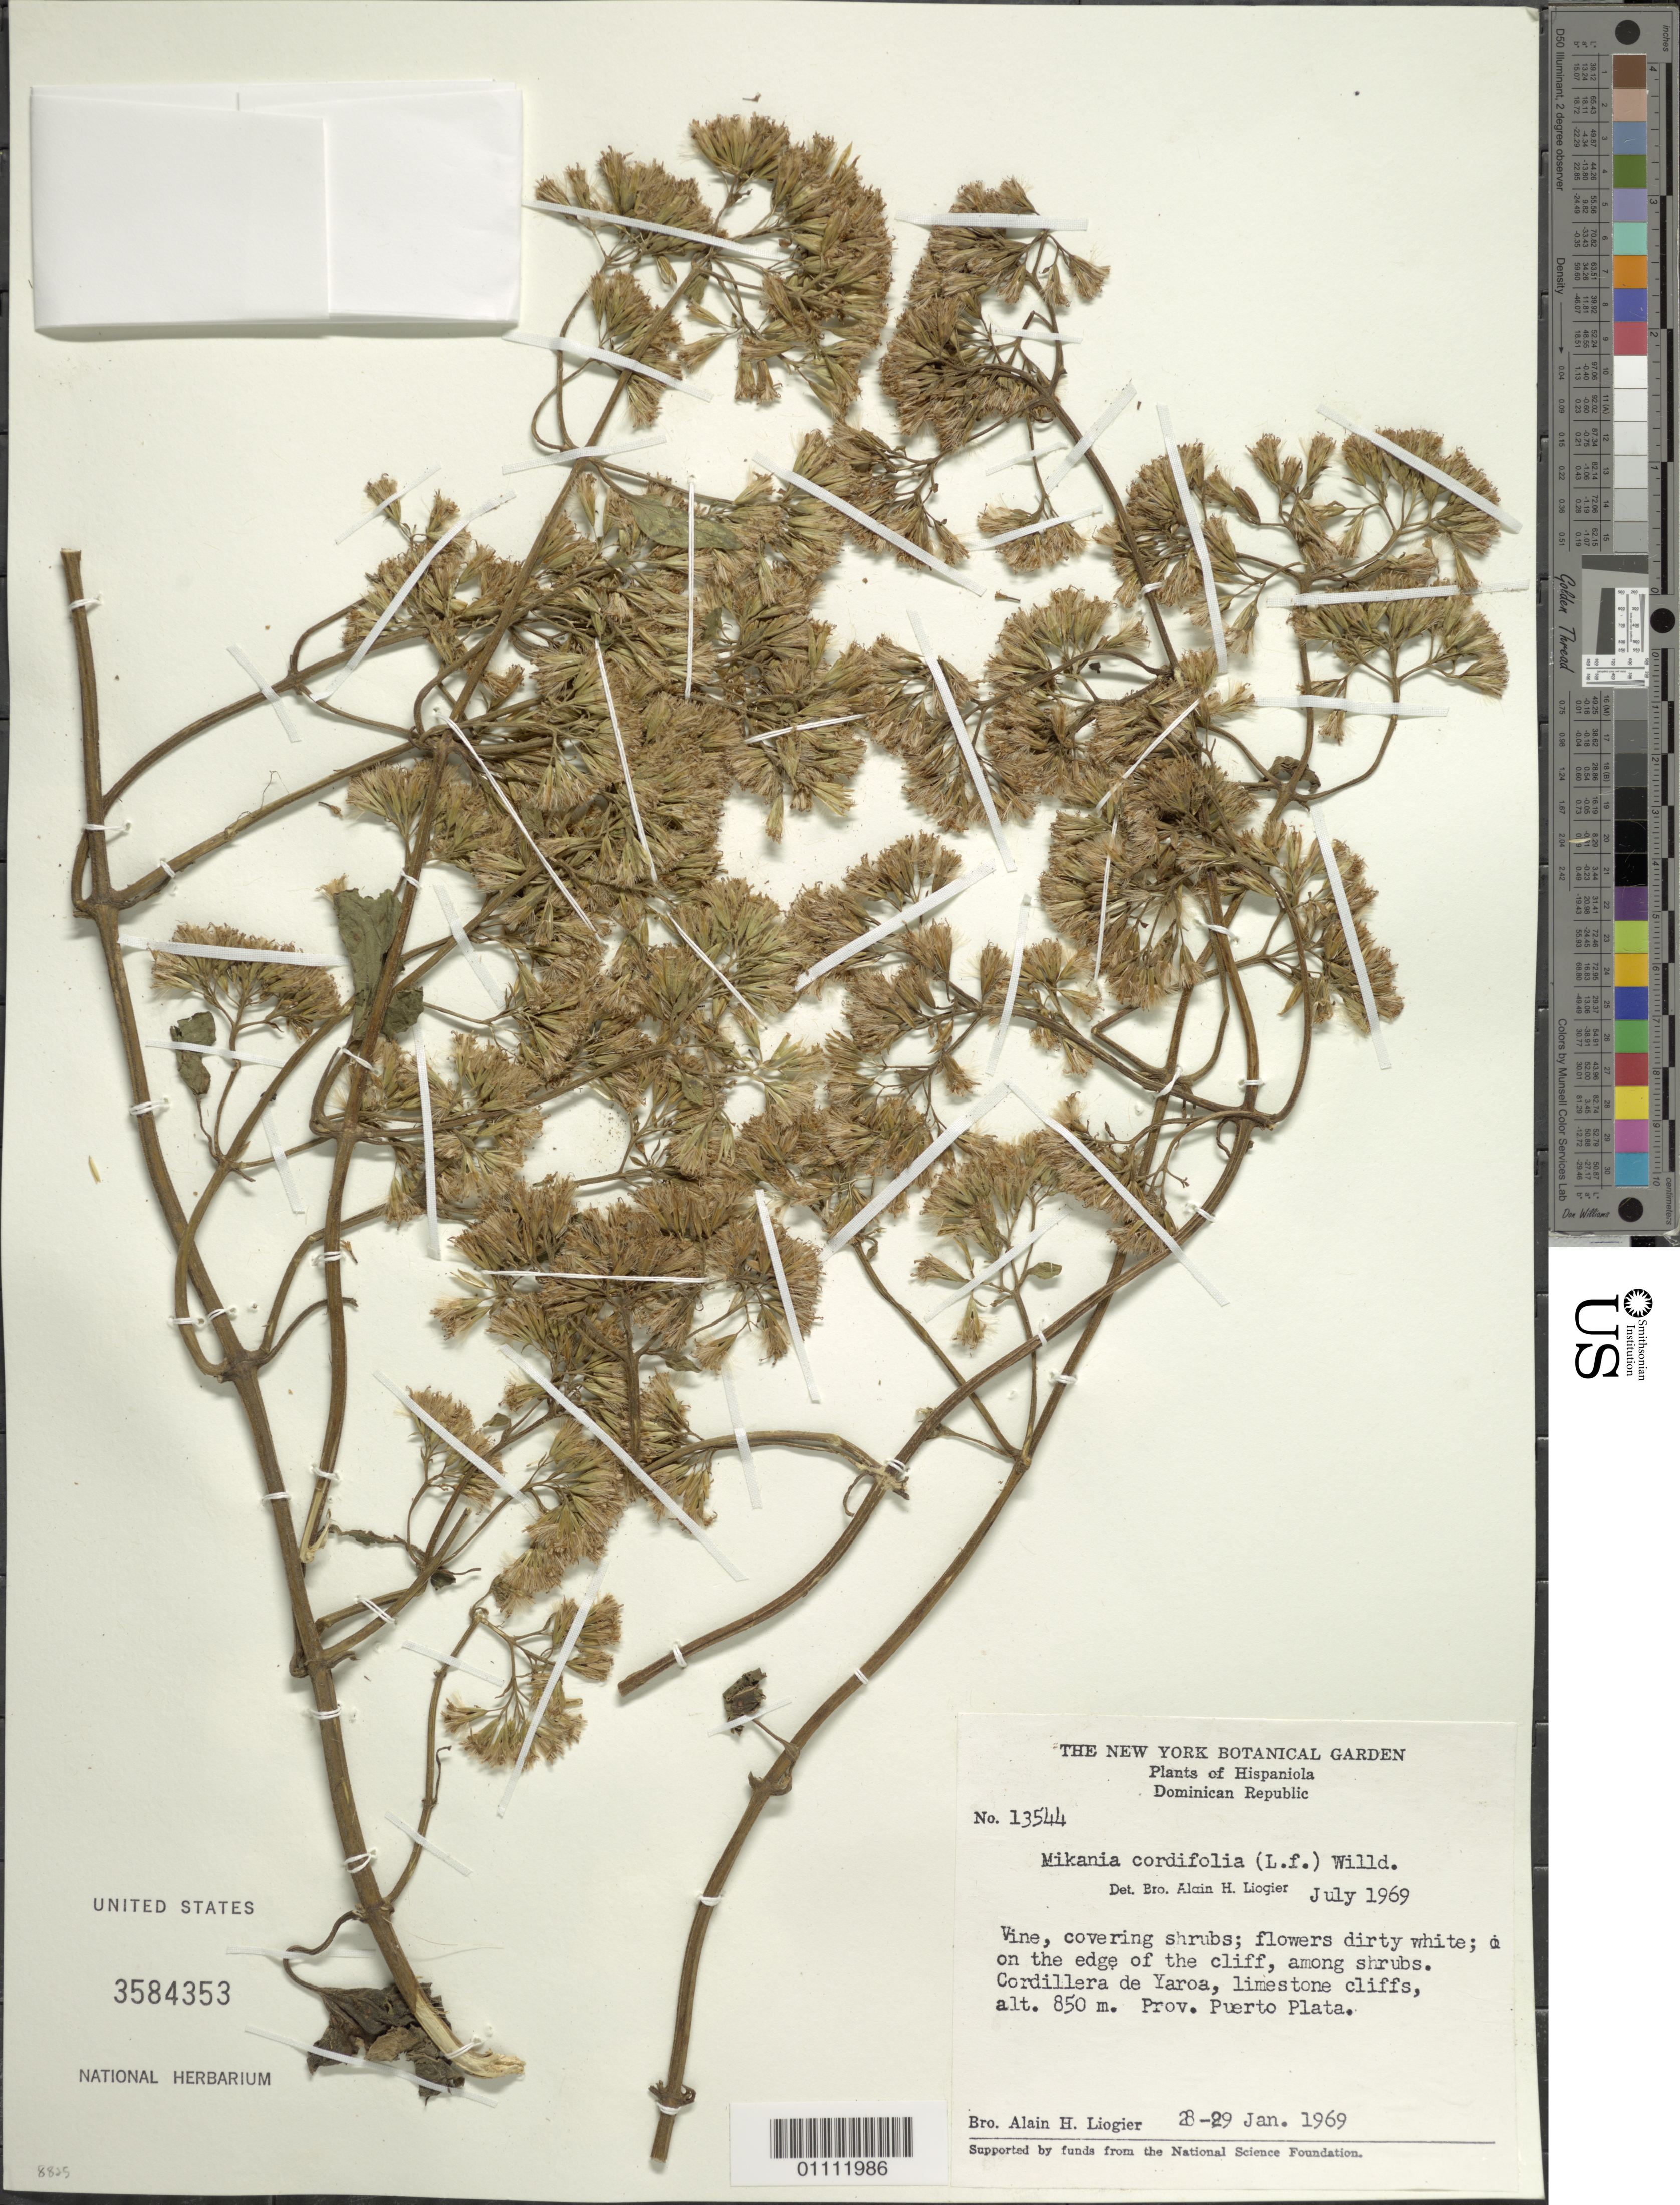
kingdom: Plantae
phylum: Tracheophyta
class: Magnoliopsida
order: Asterales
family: Asteraceae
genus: Mikania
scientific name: Mikania cordifolia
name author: Kunth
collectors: A. H. Liogier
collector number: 13544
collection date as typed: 28 Jan 1969 to 29 Jan 1969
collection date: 1969-01-28/1969-01-29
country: Dominican Republic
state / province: Puerto Plata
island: Hispaniola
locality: Cordillera de Yaroa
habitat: On the edge of the cliff, among shrubs; limestone cliffs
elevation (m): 850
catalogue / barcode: US 3584353